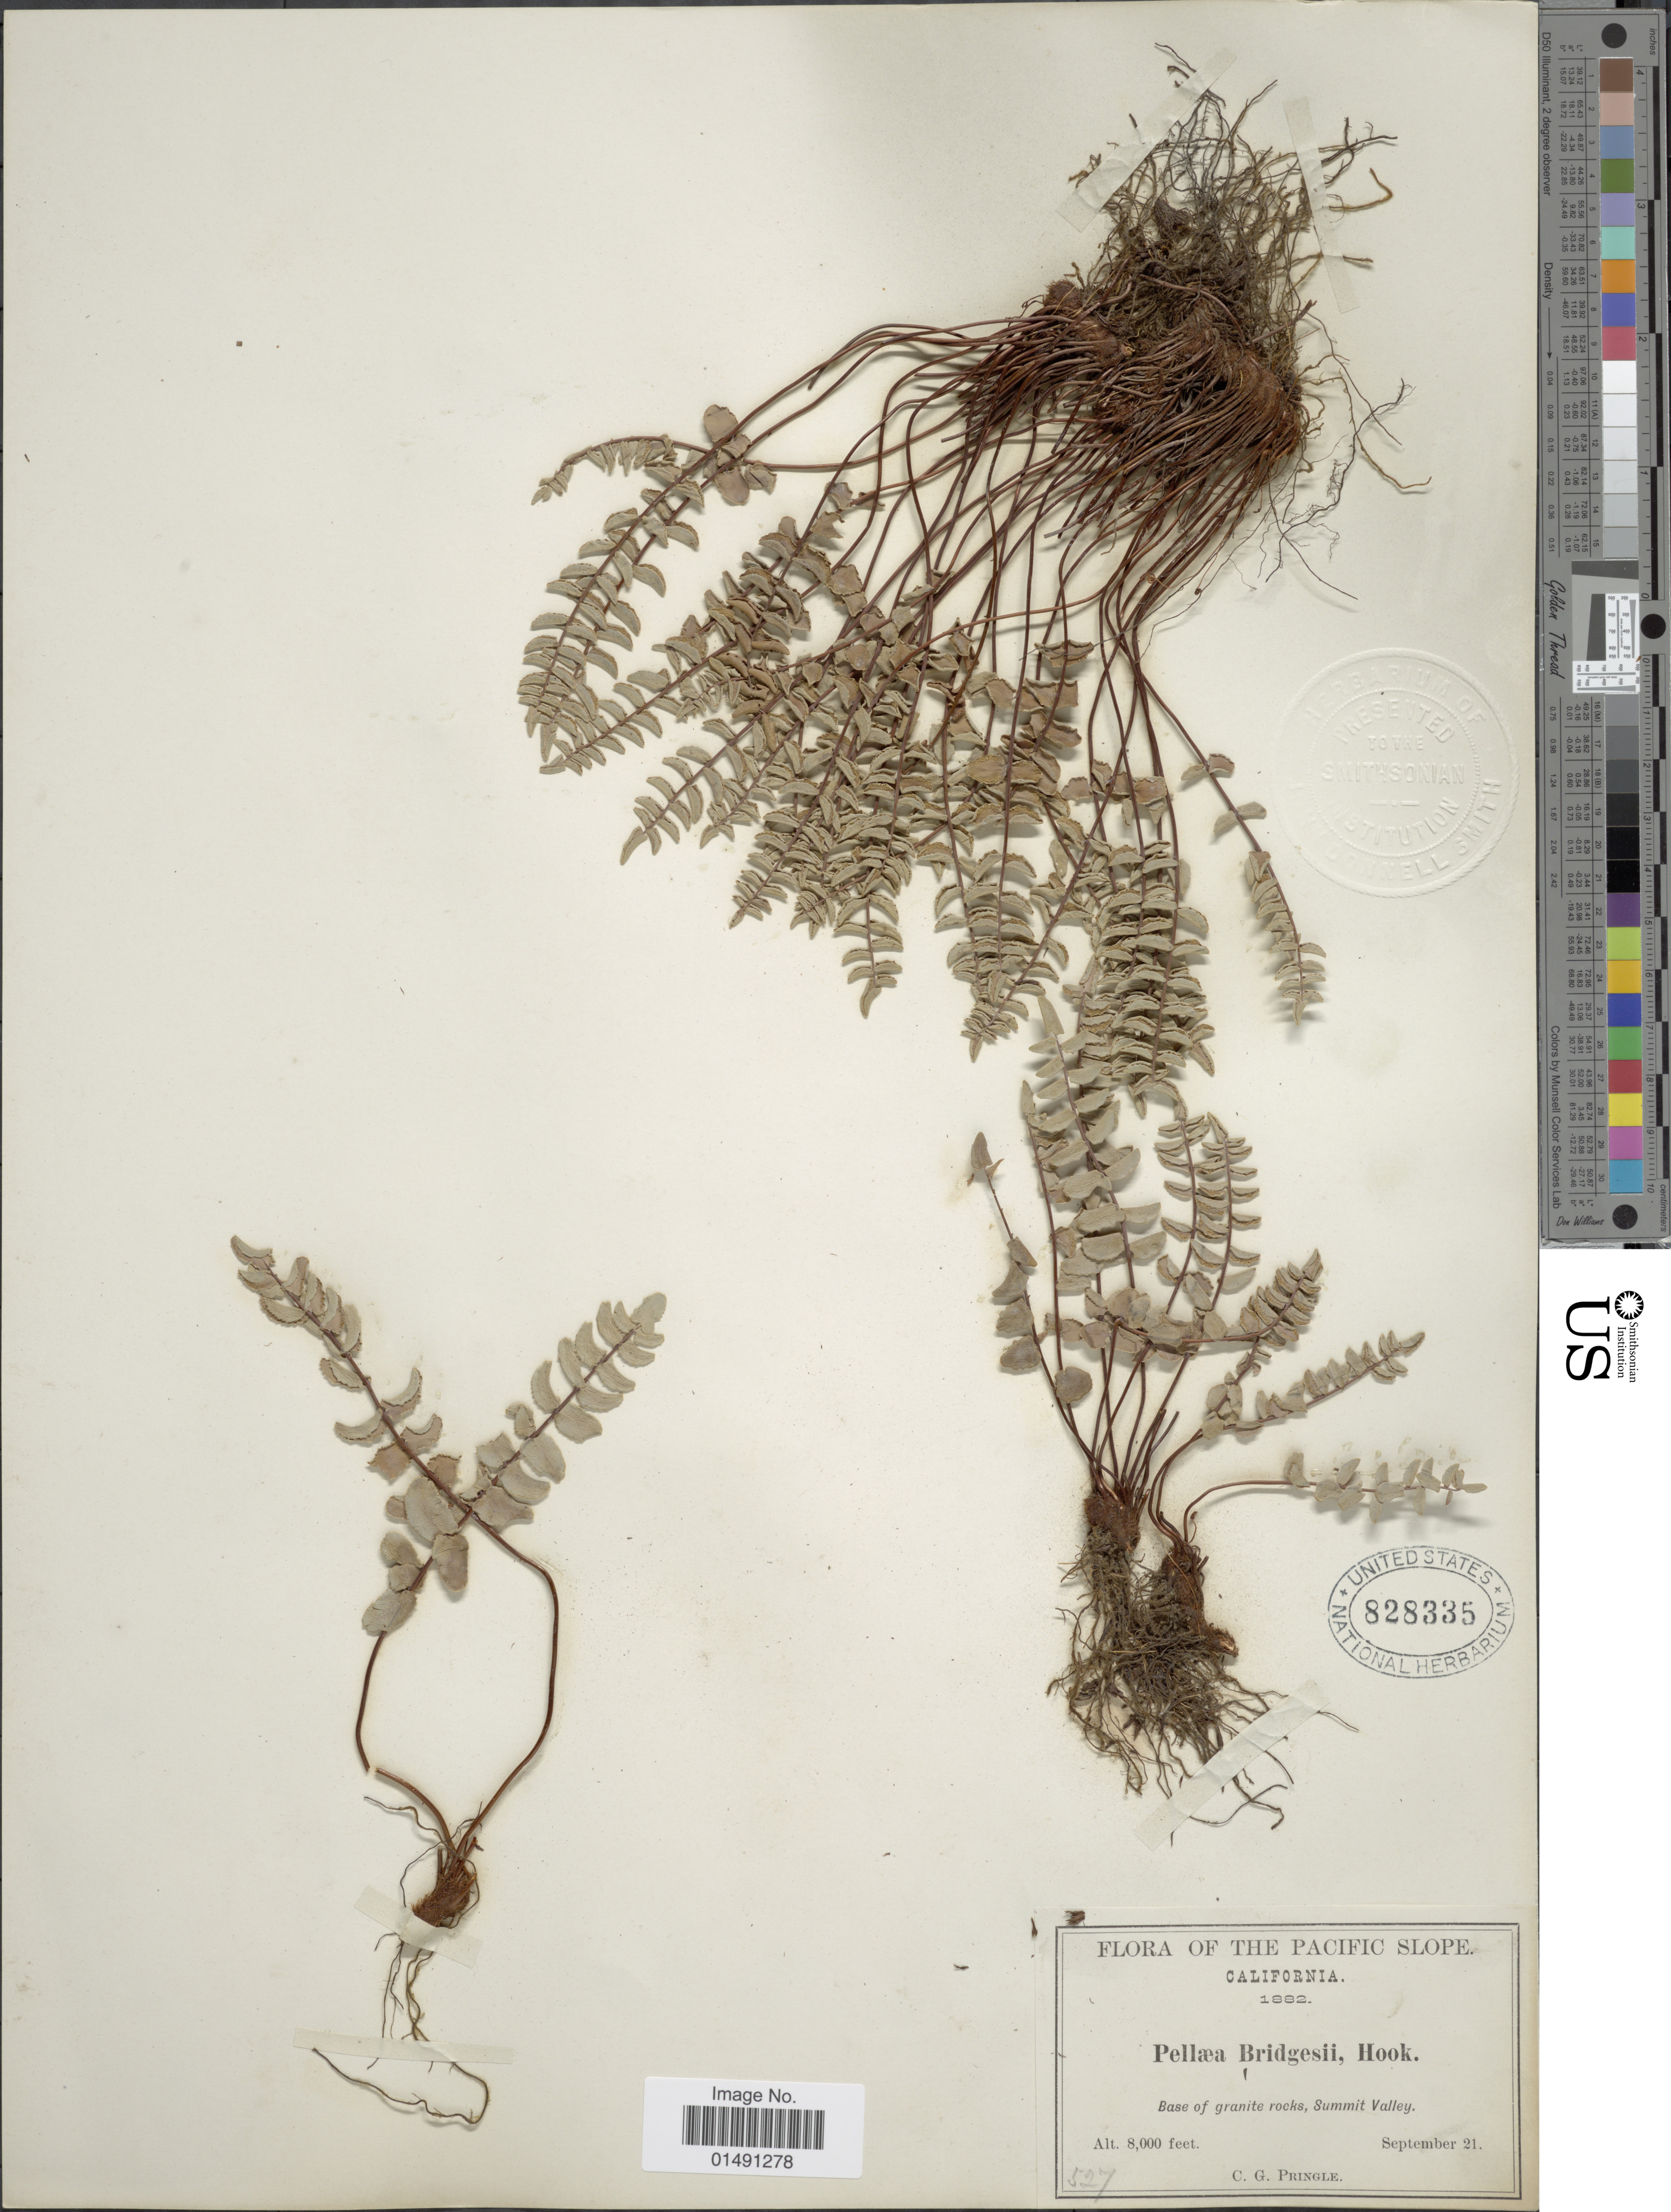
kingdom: Plantae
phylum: Tracheophyta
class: Polypodiopsida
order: Polypodiales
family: Pteridaceae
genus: Pellaea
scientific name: Pellaea bridgesii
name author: Hook.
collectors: C. G. Pringle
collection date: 1882-09-21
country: United States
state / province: California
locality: The Pacific slope, Base of granite rocks, Summit Valley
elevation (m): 2438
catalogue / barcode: US 828335